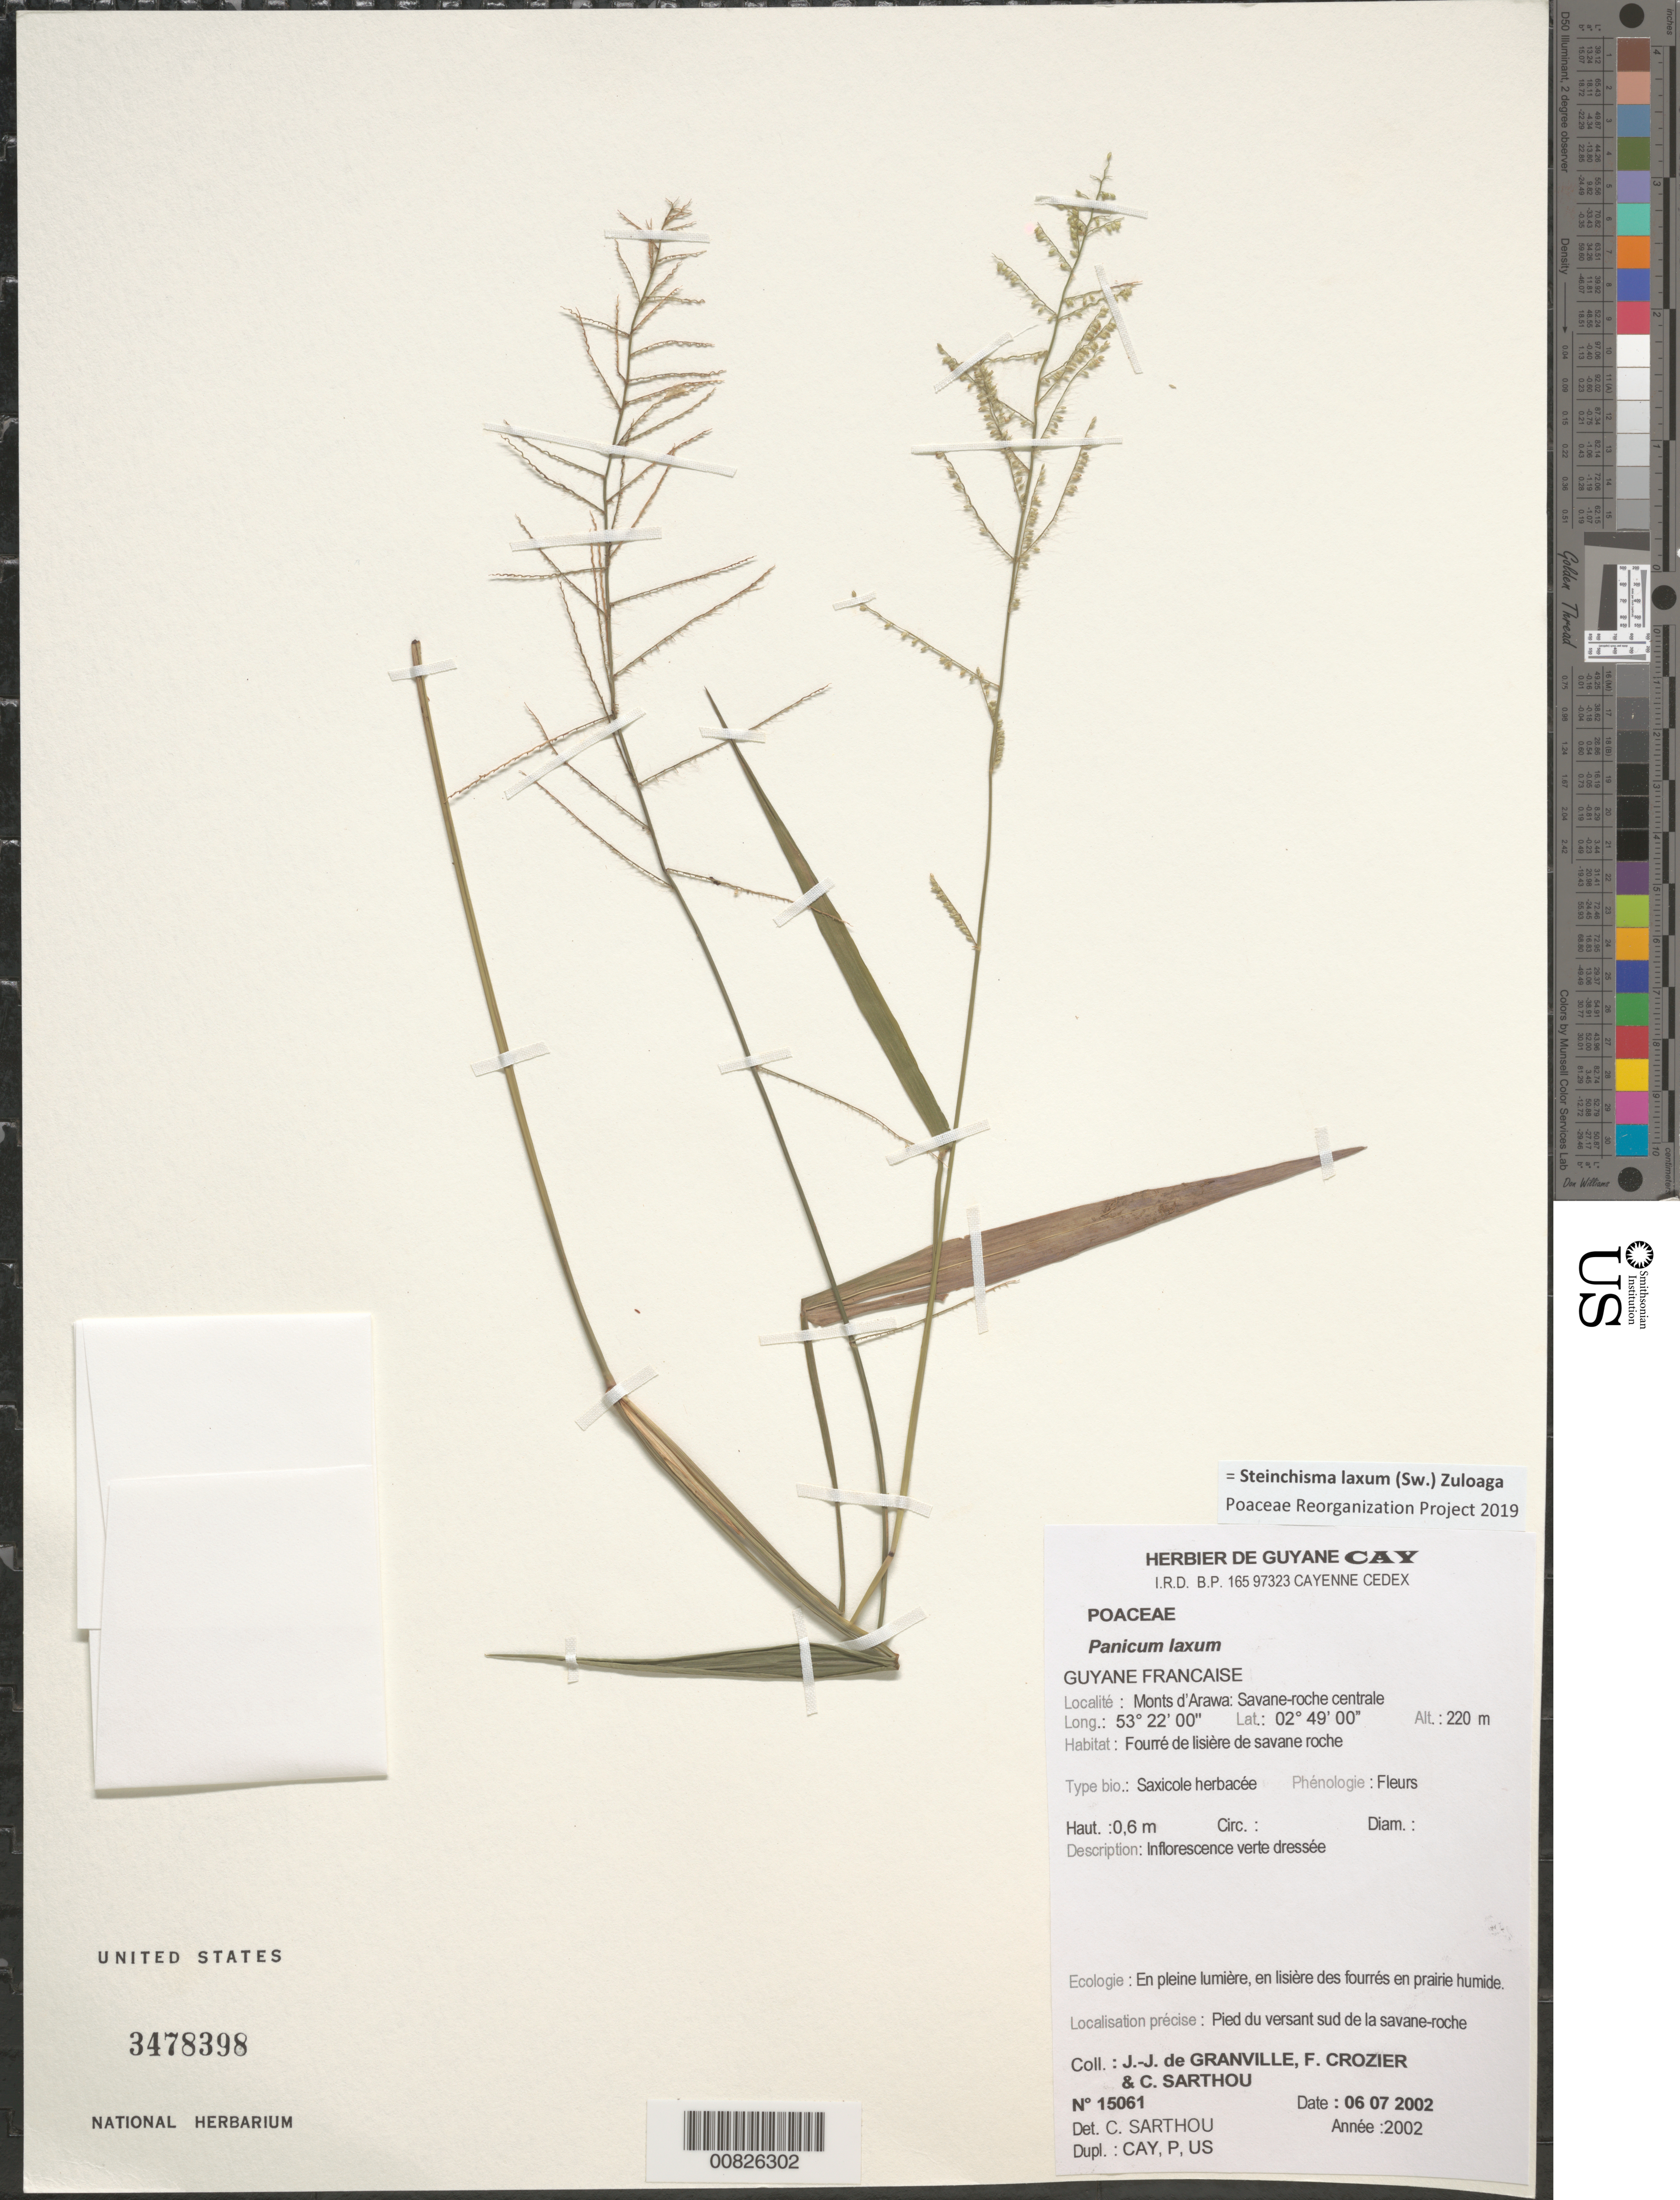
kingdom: Plantae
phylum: Tracheophyta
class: Liliopsida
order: Poales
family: Poaceae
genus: Panicum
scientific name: Panicum laxum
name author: Sw.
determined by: Sarthou, C.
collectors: J.-J. de Granville, F. Crozier & C. Sarthou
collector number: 15061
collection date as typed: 6-Jul-02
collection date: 2002-07-06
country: French Guiana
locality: Monts d'Arawa, savane-roche centrale, pied du versant sud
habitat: Lisière de savane roche, en peine lumière des fourrés en prairie humide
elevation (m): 220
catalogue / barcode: US 3478398